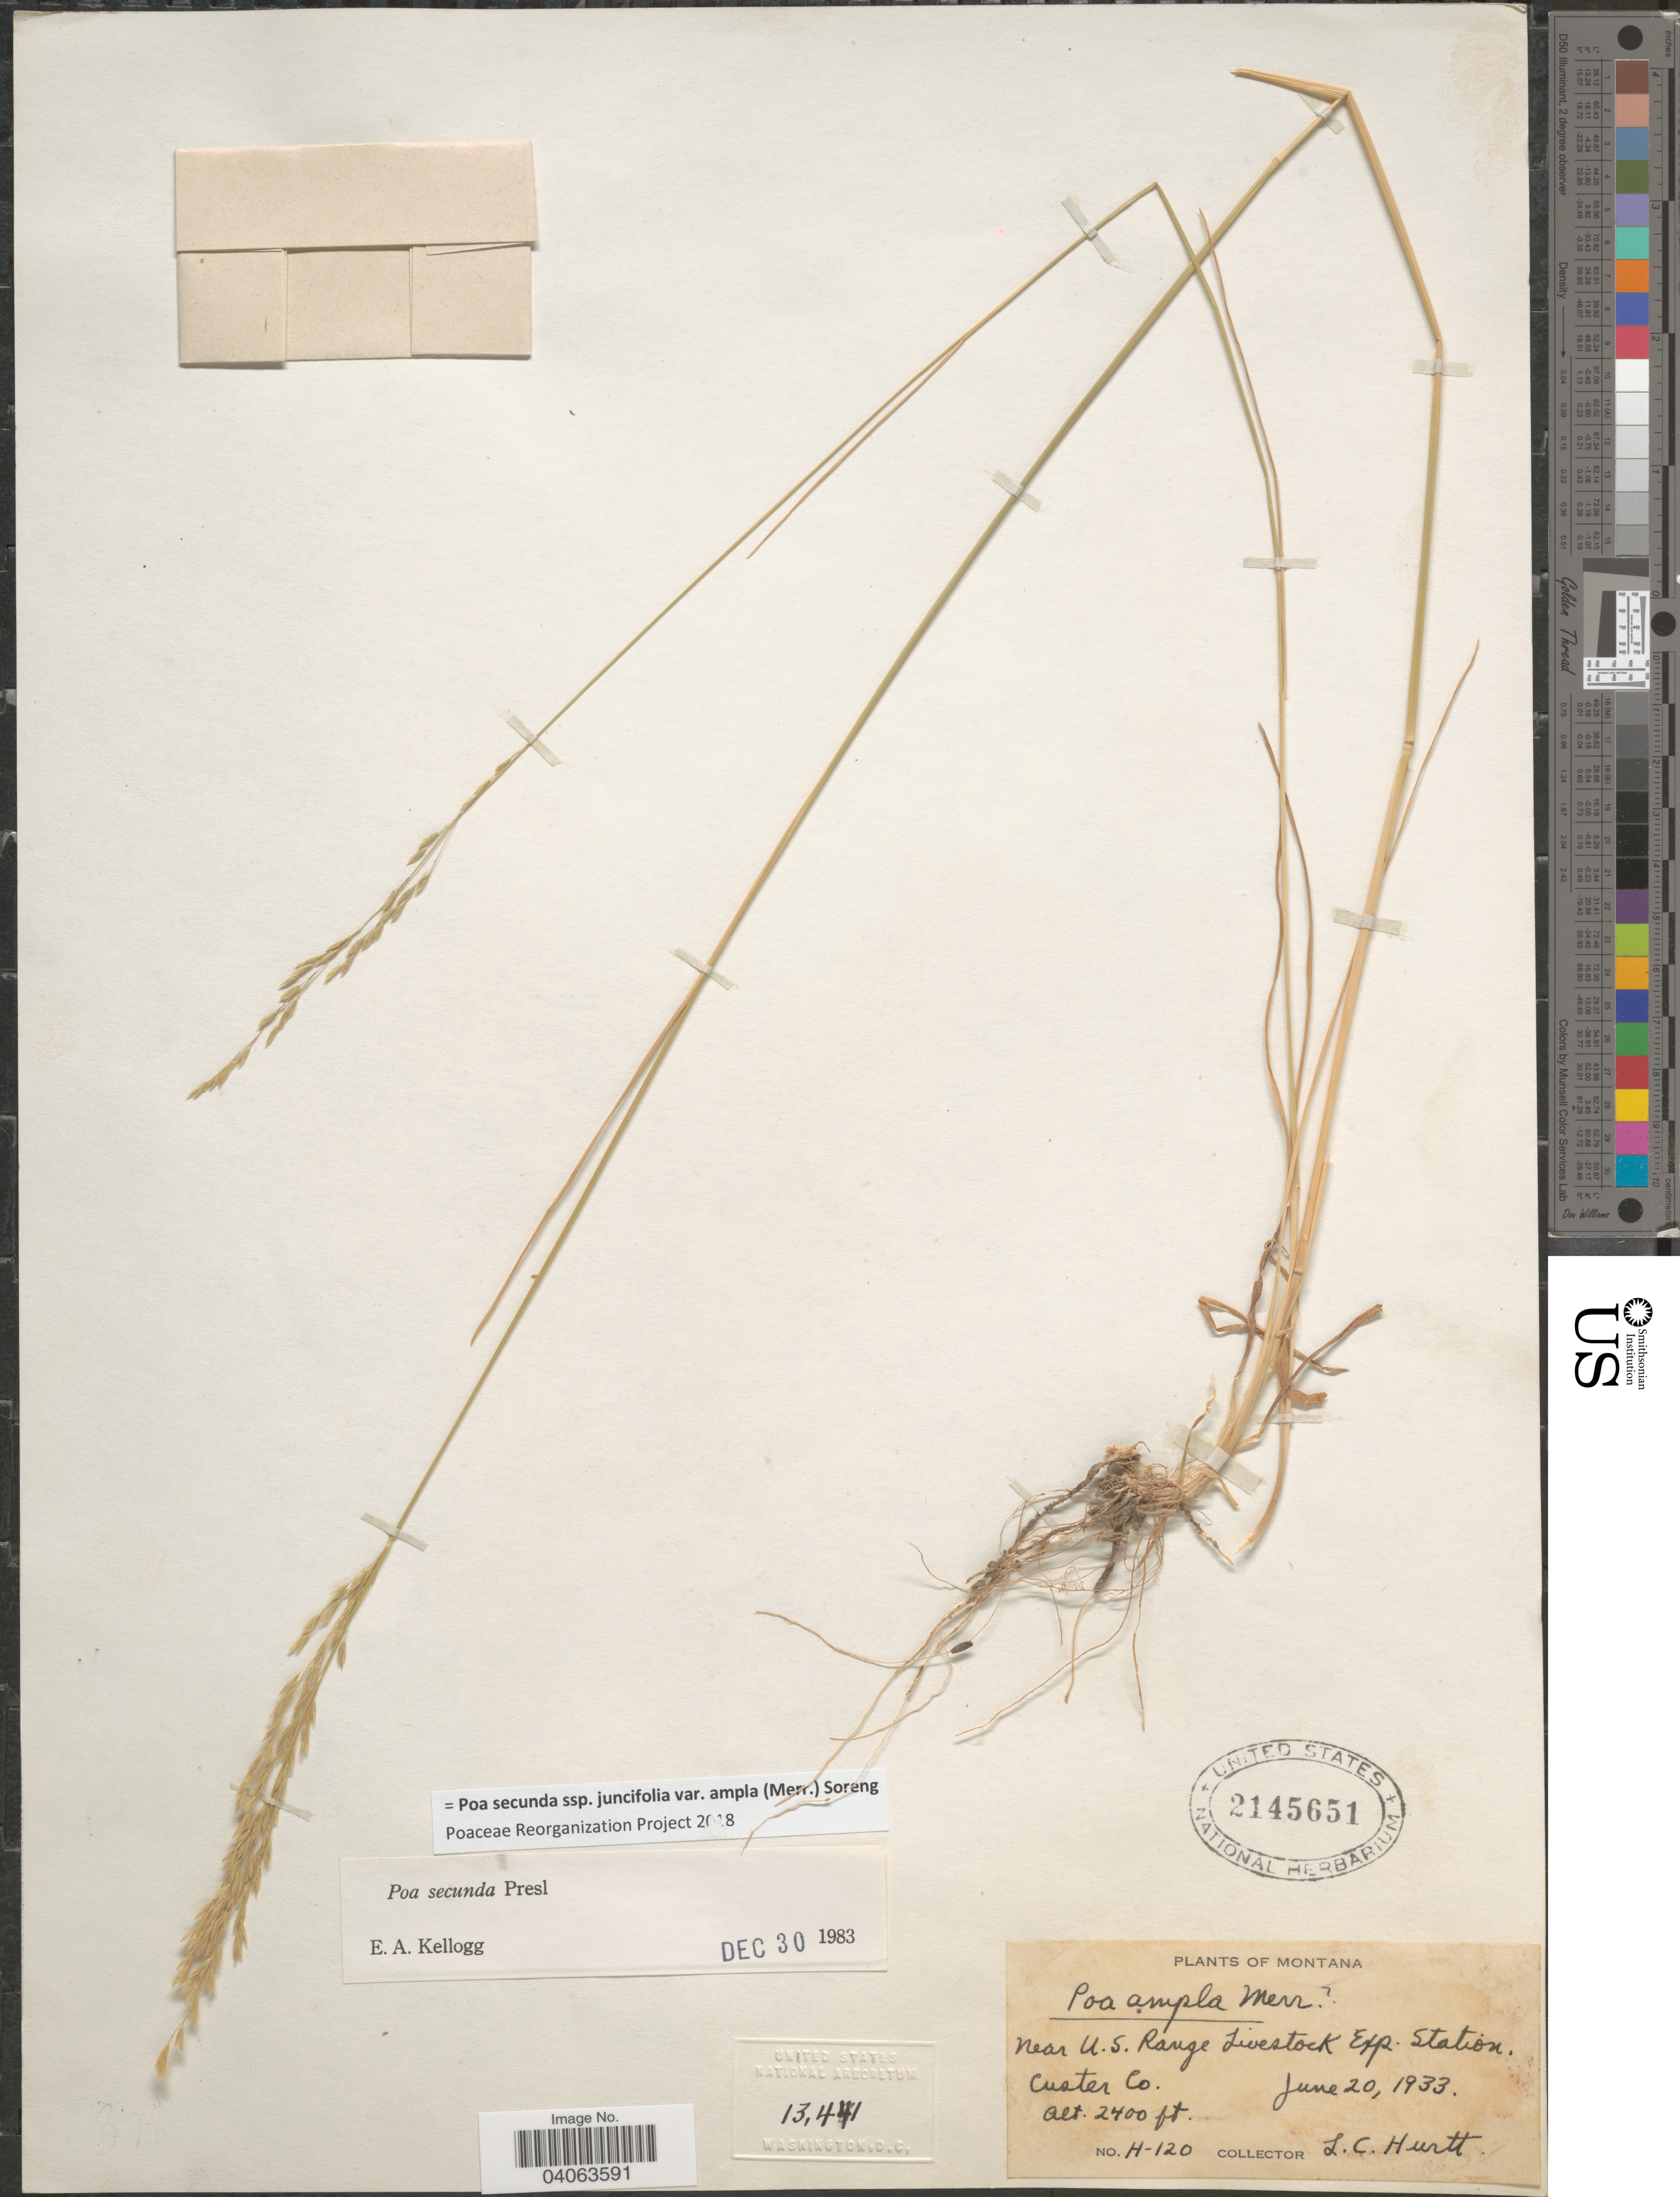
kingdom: Plantae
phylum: Tracheophyta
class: Liliopsida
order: Poales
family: Poaceae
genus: Poa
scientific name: Poa secunda subsp. juncifolia var. ampla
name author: (Merr.) Soreng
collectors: L. Hurtt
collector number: H-120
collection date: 1933-06-20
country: United States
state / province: Montana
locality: Near U. S. Range Livestock Exp. Station. Custer Co.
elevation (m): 732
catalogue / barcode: US 2145651